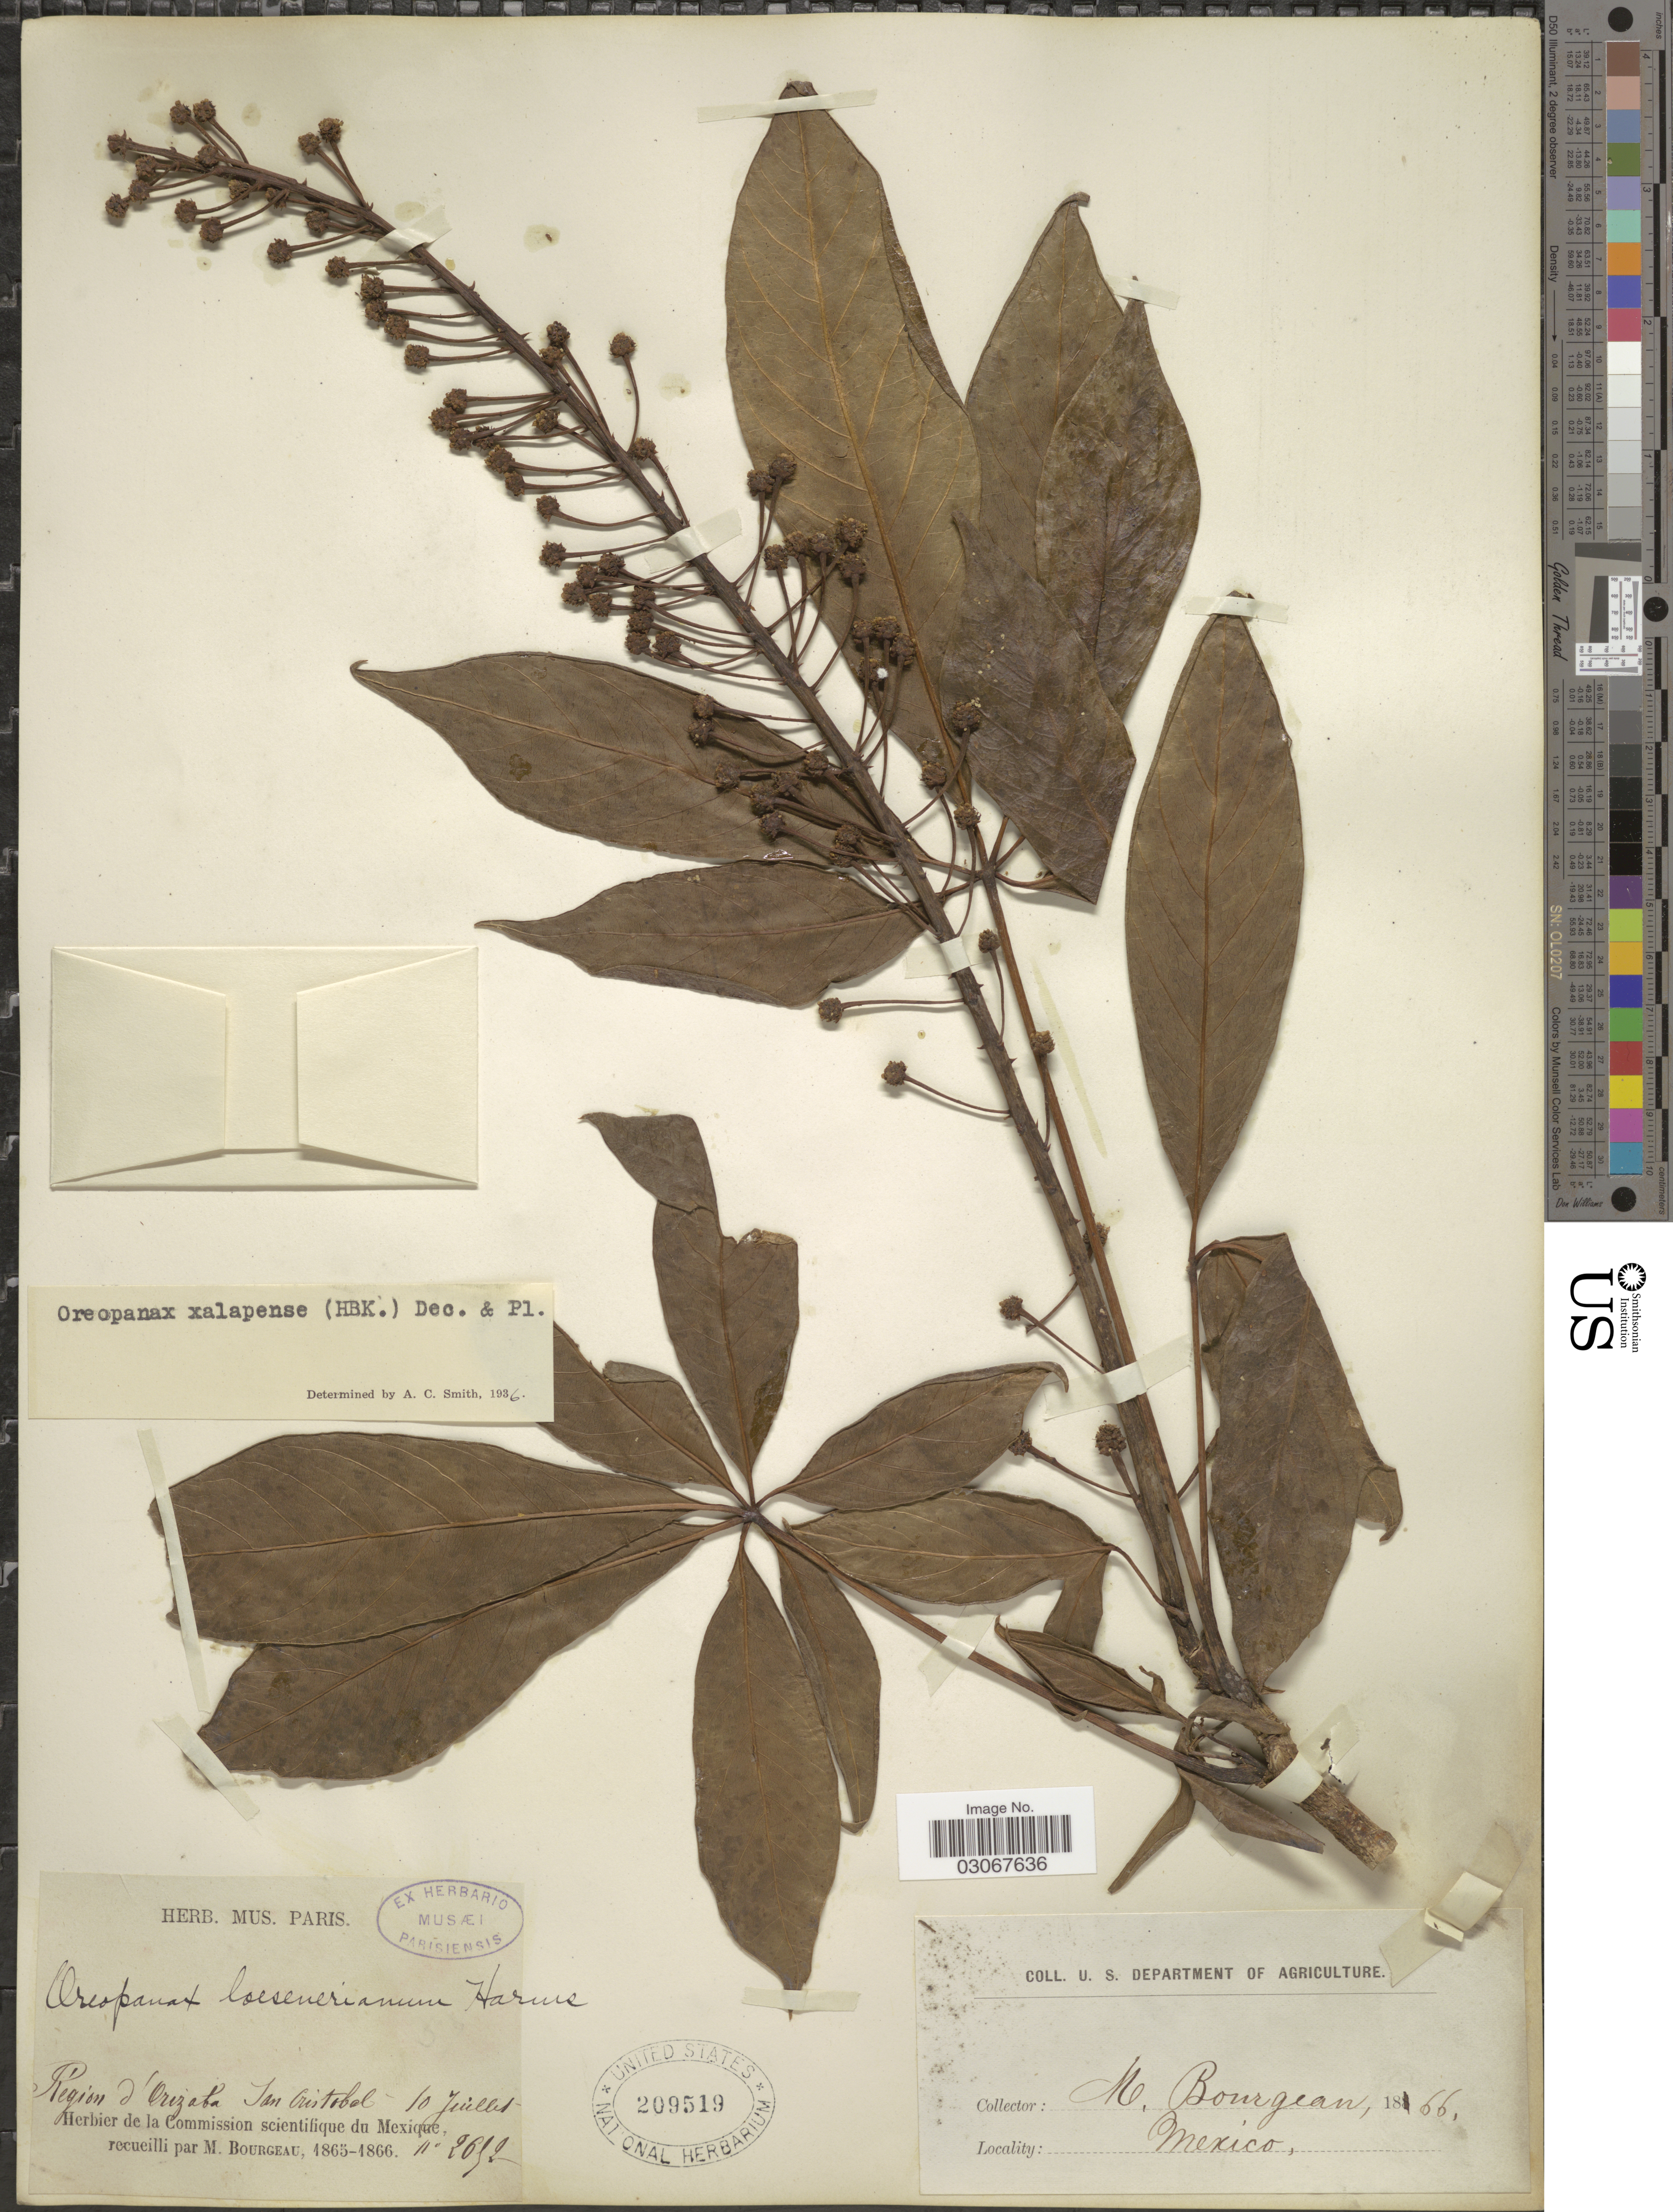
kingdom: Plantae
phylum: Tracheophyta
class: Magnoliopsida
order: Apiales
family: Araliaceae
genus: Oreopanax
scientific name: Oreopanax xalapensis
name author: (Kunth) Decne. & Planch.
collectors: M. Bourgeau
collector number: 2652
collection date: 1866-07-10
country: Mexico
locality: Région d'Orizaba San Cristobal.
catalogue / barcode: US 209519